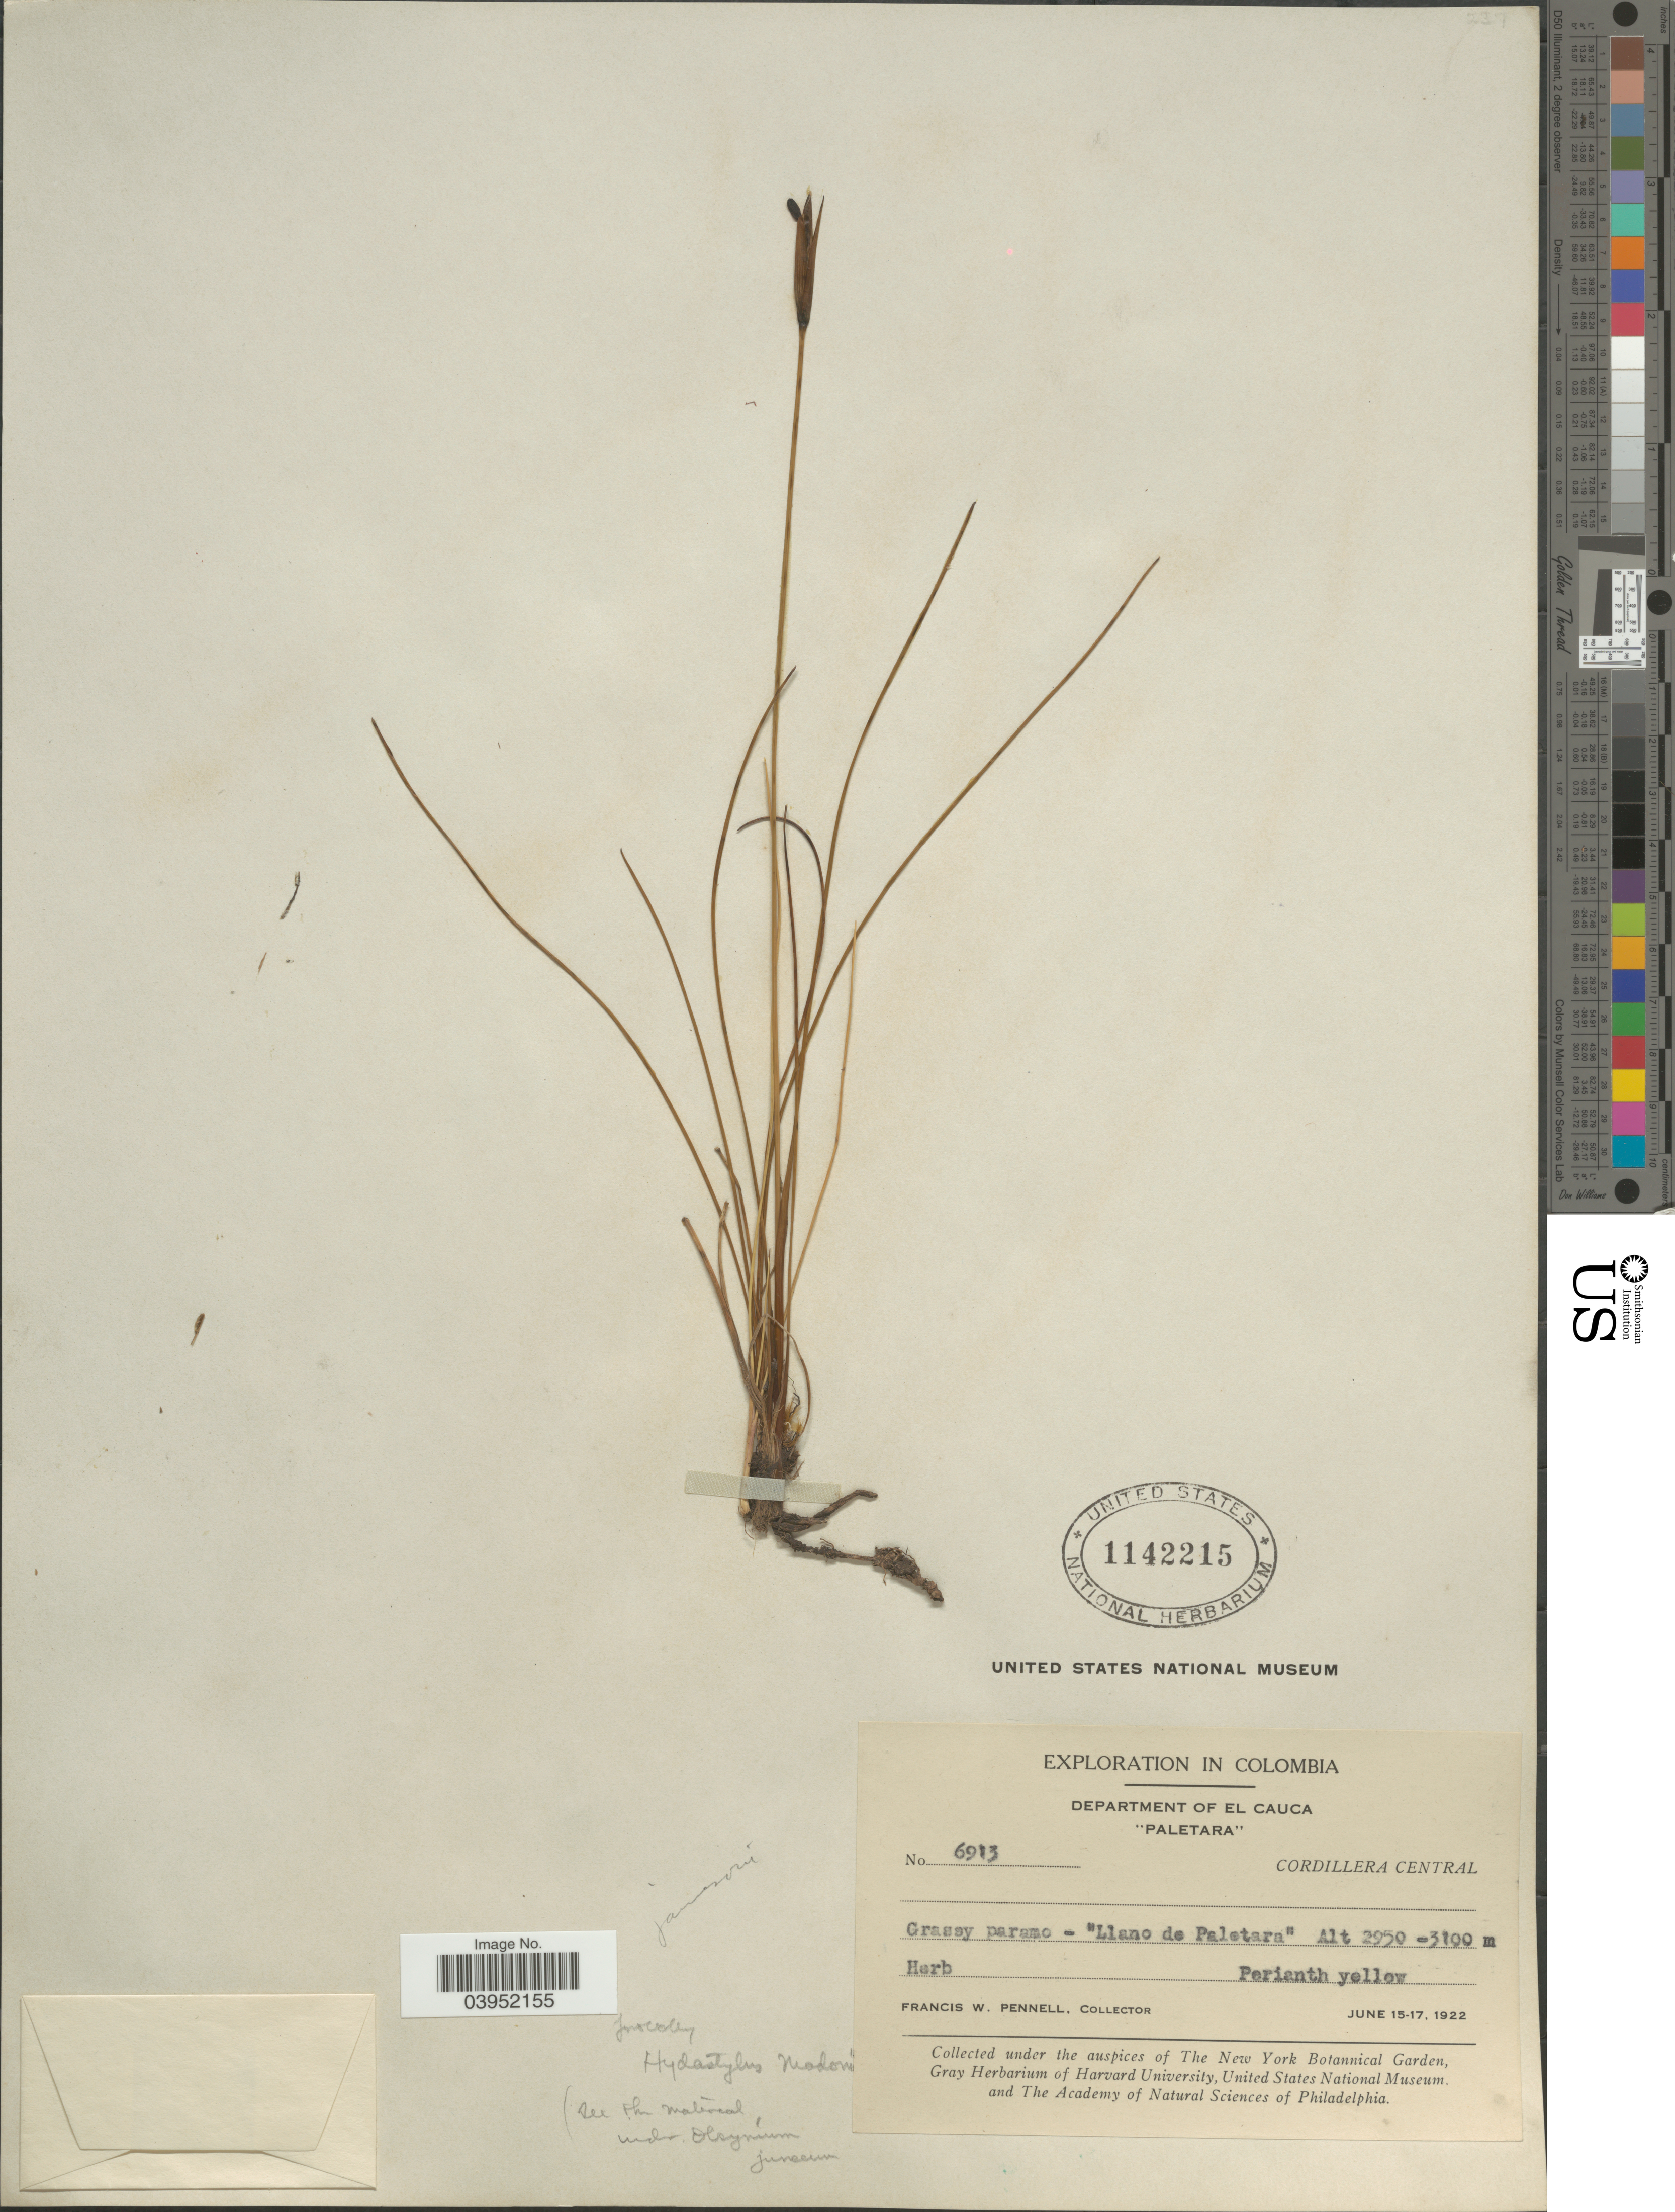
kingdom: Plantae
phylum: Tracheophyta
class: Liliopsida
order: Asparagales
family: Iridaceae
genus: Sisyrinchium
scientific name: Sisyrinchium jamesonii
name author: Baker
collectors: F. W. Pennell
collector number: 6913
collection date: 1922-06-15/1922-06-17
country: Colombia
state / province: Cauca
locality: Department of El Cauca. "Paletara". Cordillera Central. Grassy paramo- "Llano de Paletara".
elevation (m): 2950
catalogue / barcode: US 1142215